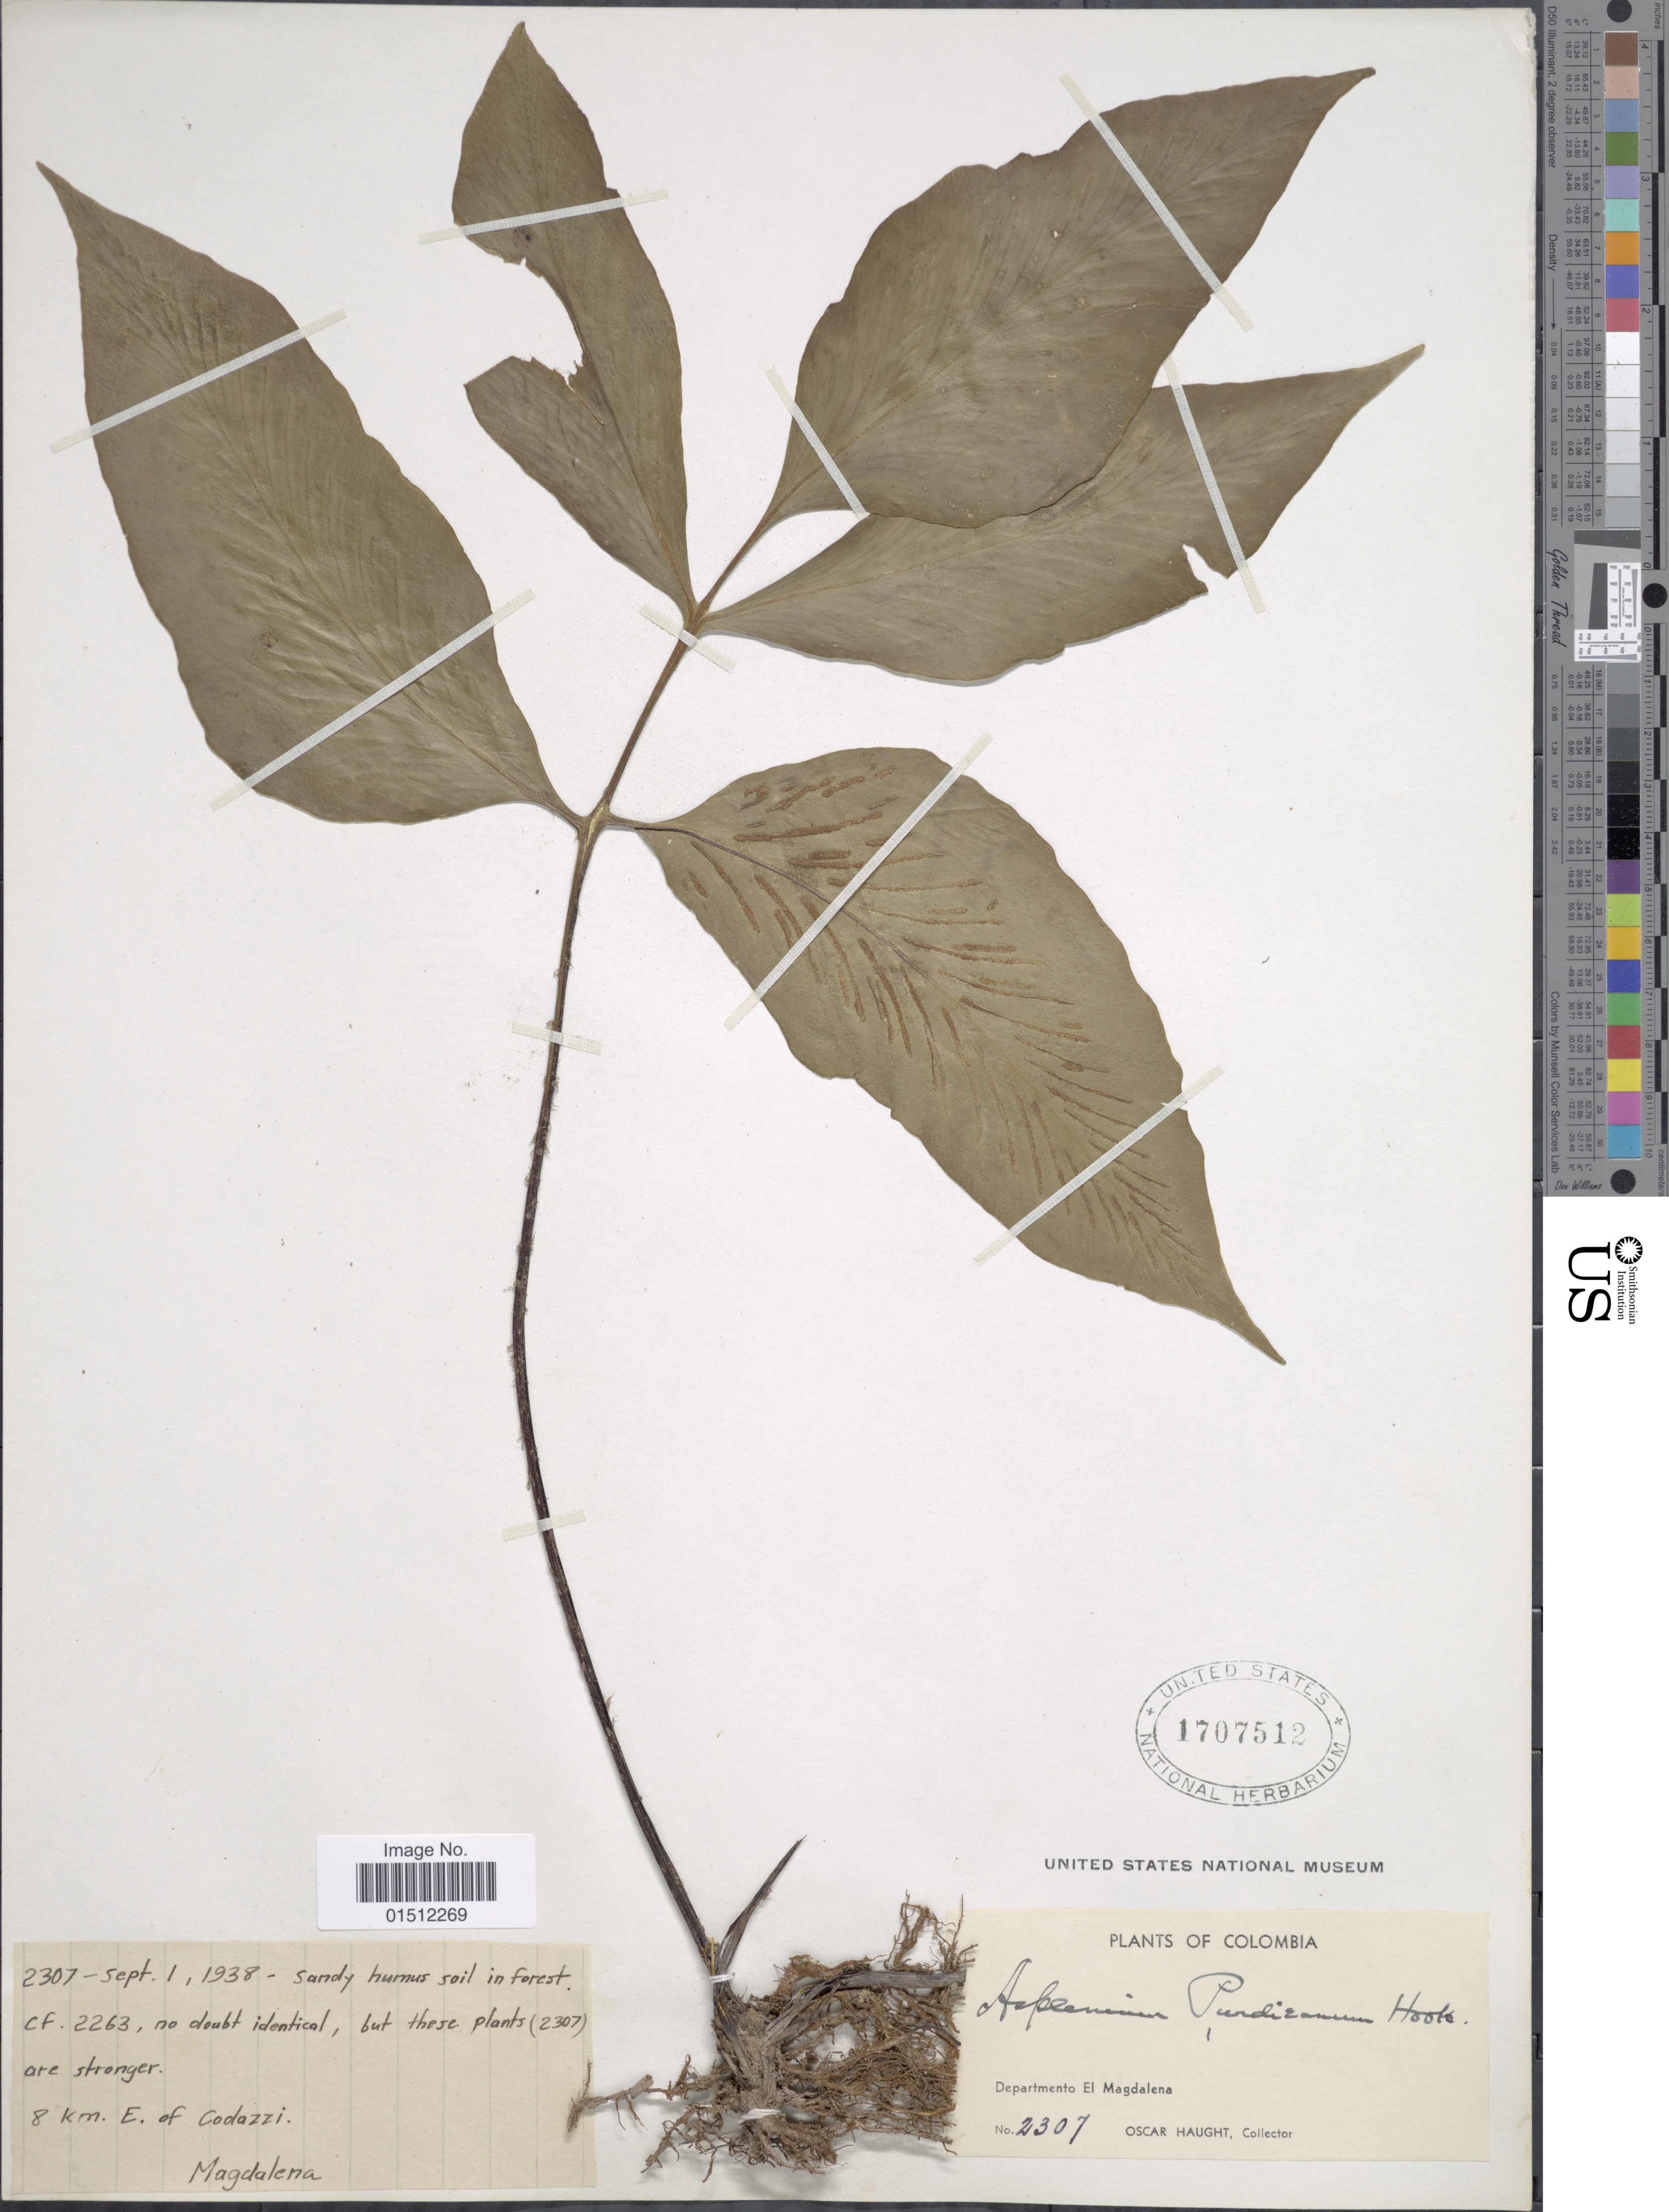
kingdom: Plantae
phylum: Tracheophyta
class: Polypodiopsida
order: Polypodiales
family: Aspleniaceae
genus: Asplenium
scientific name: Asplenium purdieanum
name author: Hook.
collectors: O. L. Haught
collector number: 2307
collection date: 1938-09-01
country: Colombia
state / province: Magdalena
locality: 8 km. E. of Codazzi, Departmento El Magdalena.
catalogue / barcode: US 1707512